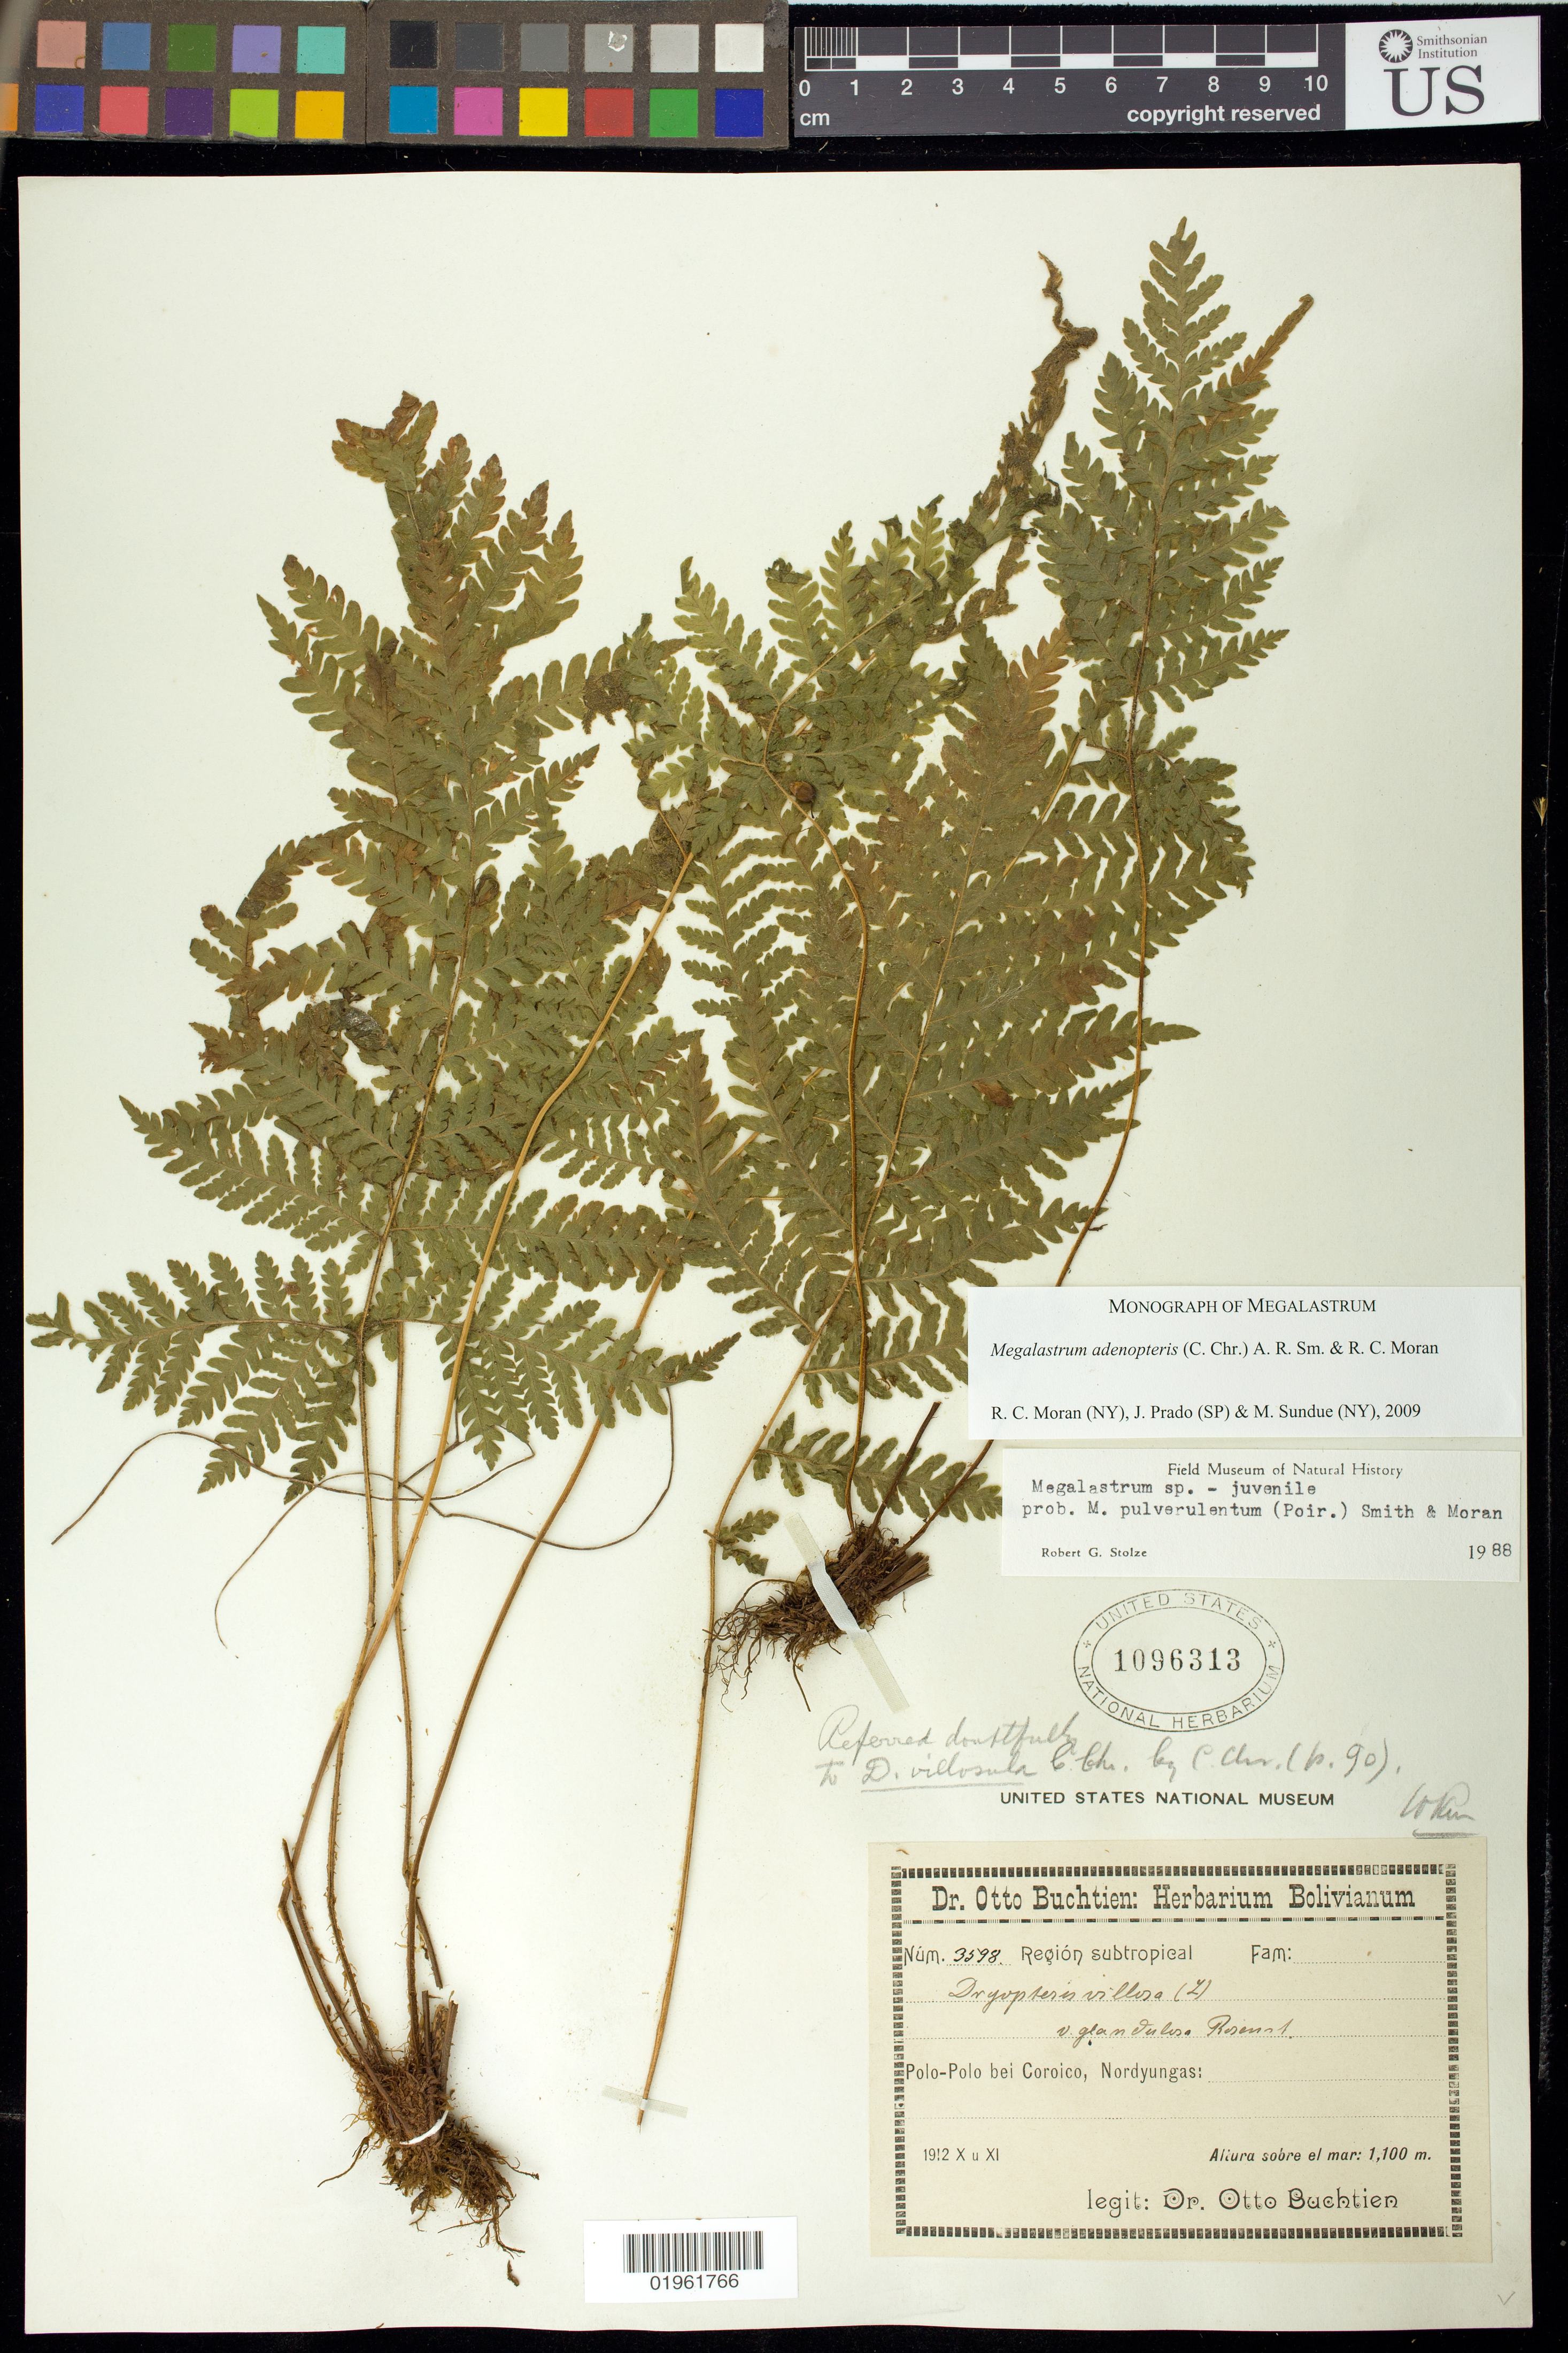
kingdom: Plantae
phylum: Tracheophyta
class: Polypodiopsida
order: Polypodiales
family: Dryopteridaceae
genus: Megalastrum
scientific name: Megalastrum adenopteris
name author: (C. Chr.) A.R. Sm. & R.C. Moran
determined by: Moran, R. C.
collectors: O. Buchtien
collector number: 3598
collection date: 1912-11-10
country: Bolivia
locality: Polo-Polo bei Coroico, Nordyungas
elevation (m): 1100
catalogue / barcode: US 1096313